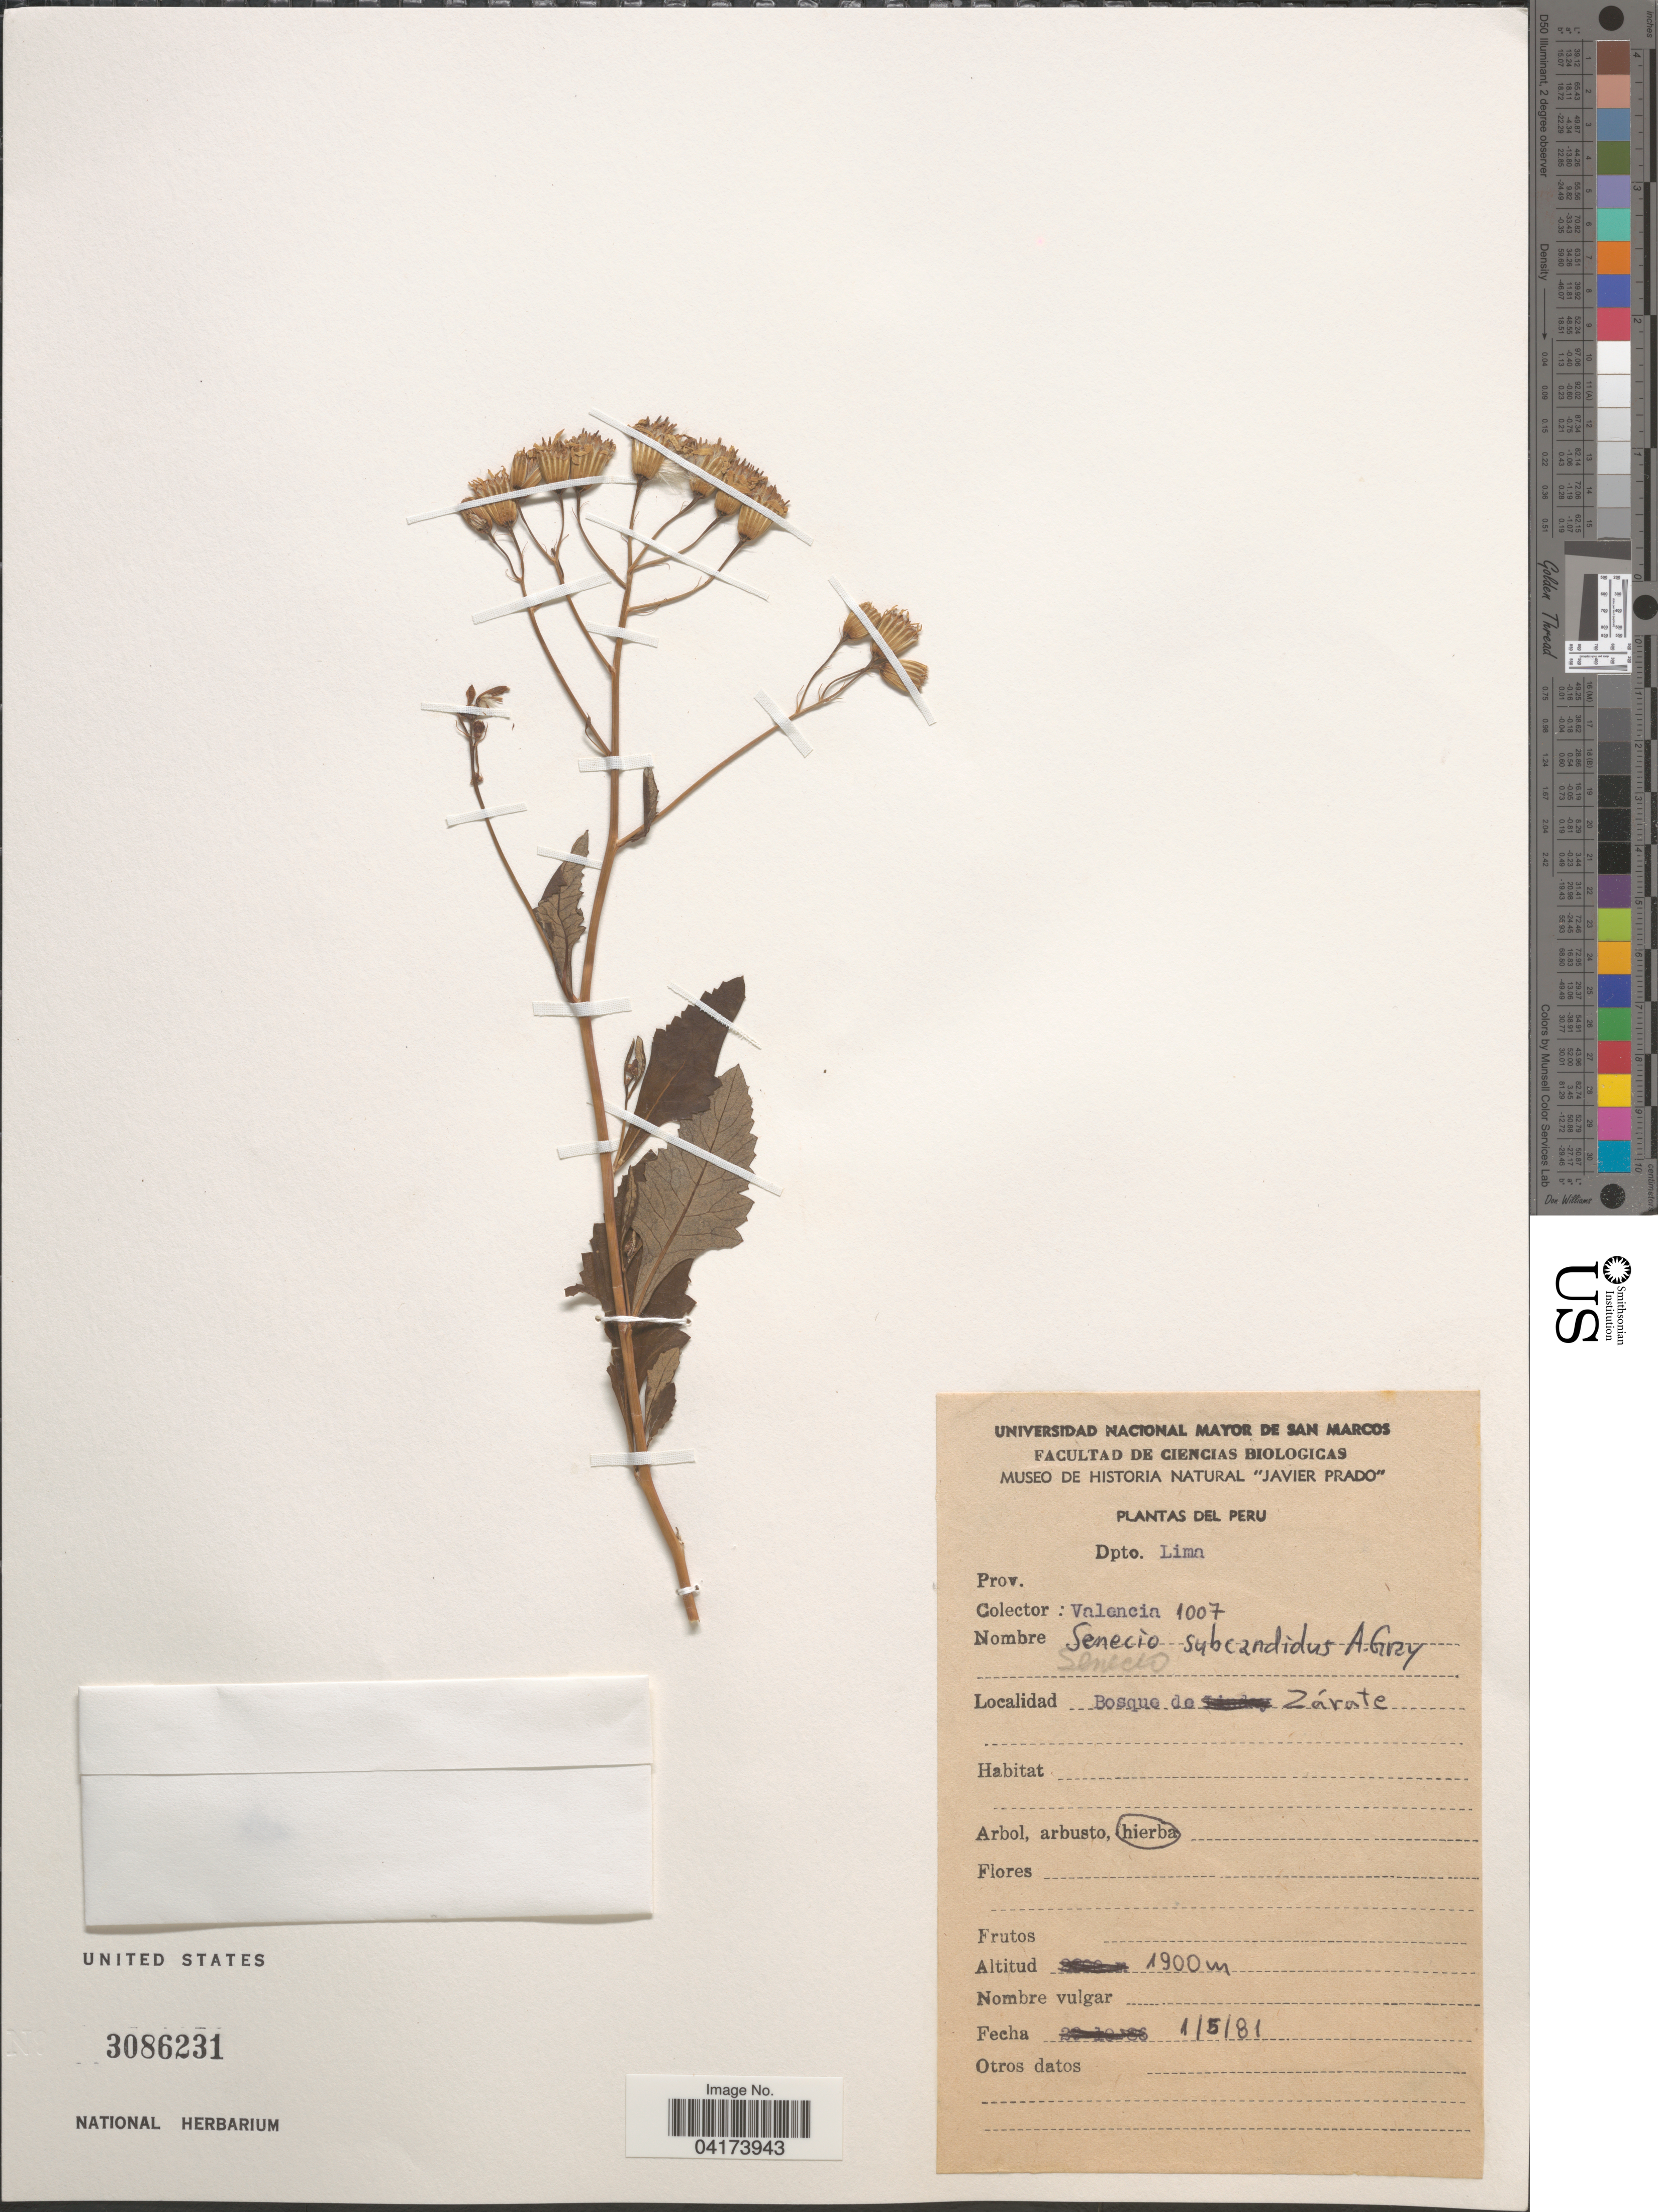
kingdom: Plantae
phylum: Tracheophyta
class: Magnoliopsida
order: Asterales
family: Asteraceae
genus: Senecio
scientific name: Senecio subcandidus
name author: A. Gray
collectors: -. Valencia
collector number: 1007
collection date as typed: Transcribed d/m/y: 1/5/81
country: Peru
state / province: Lima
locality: Dpto. Lima. Bosque de Zárate.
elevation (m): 1900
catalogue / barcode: US 3086231